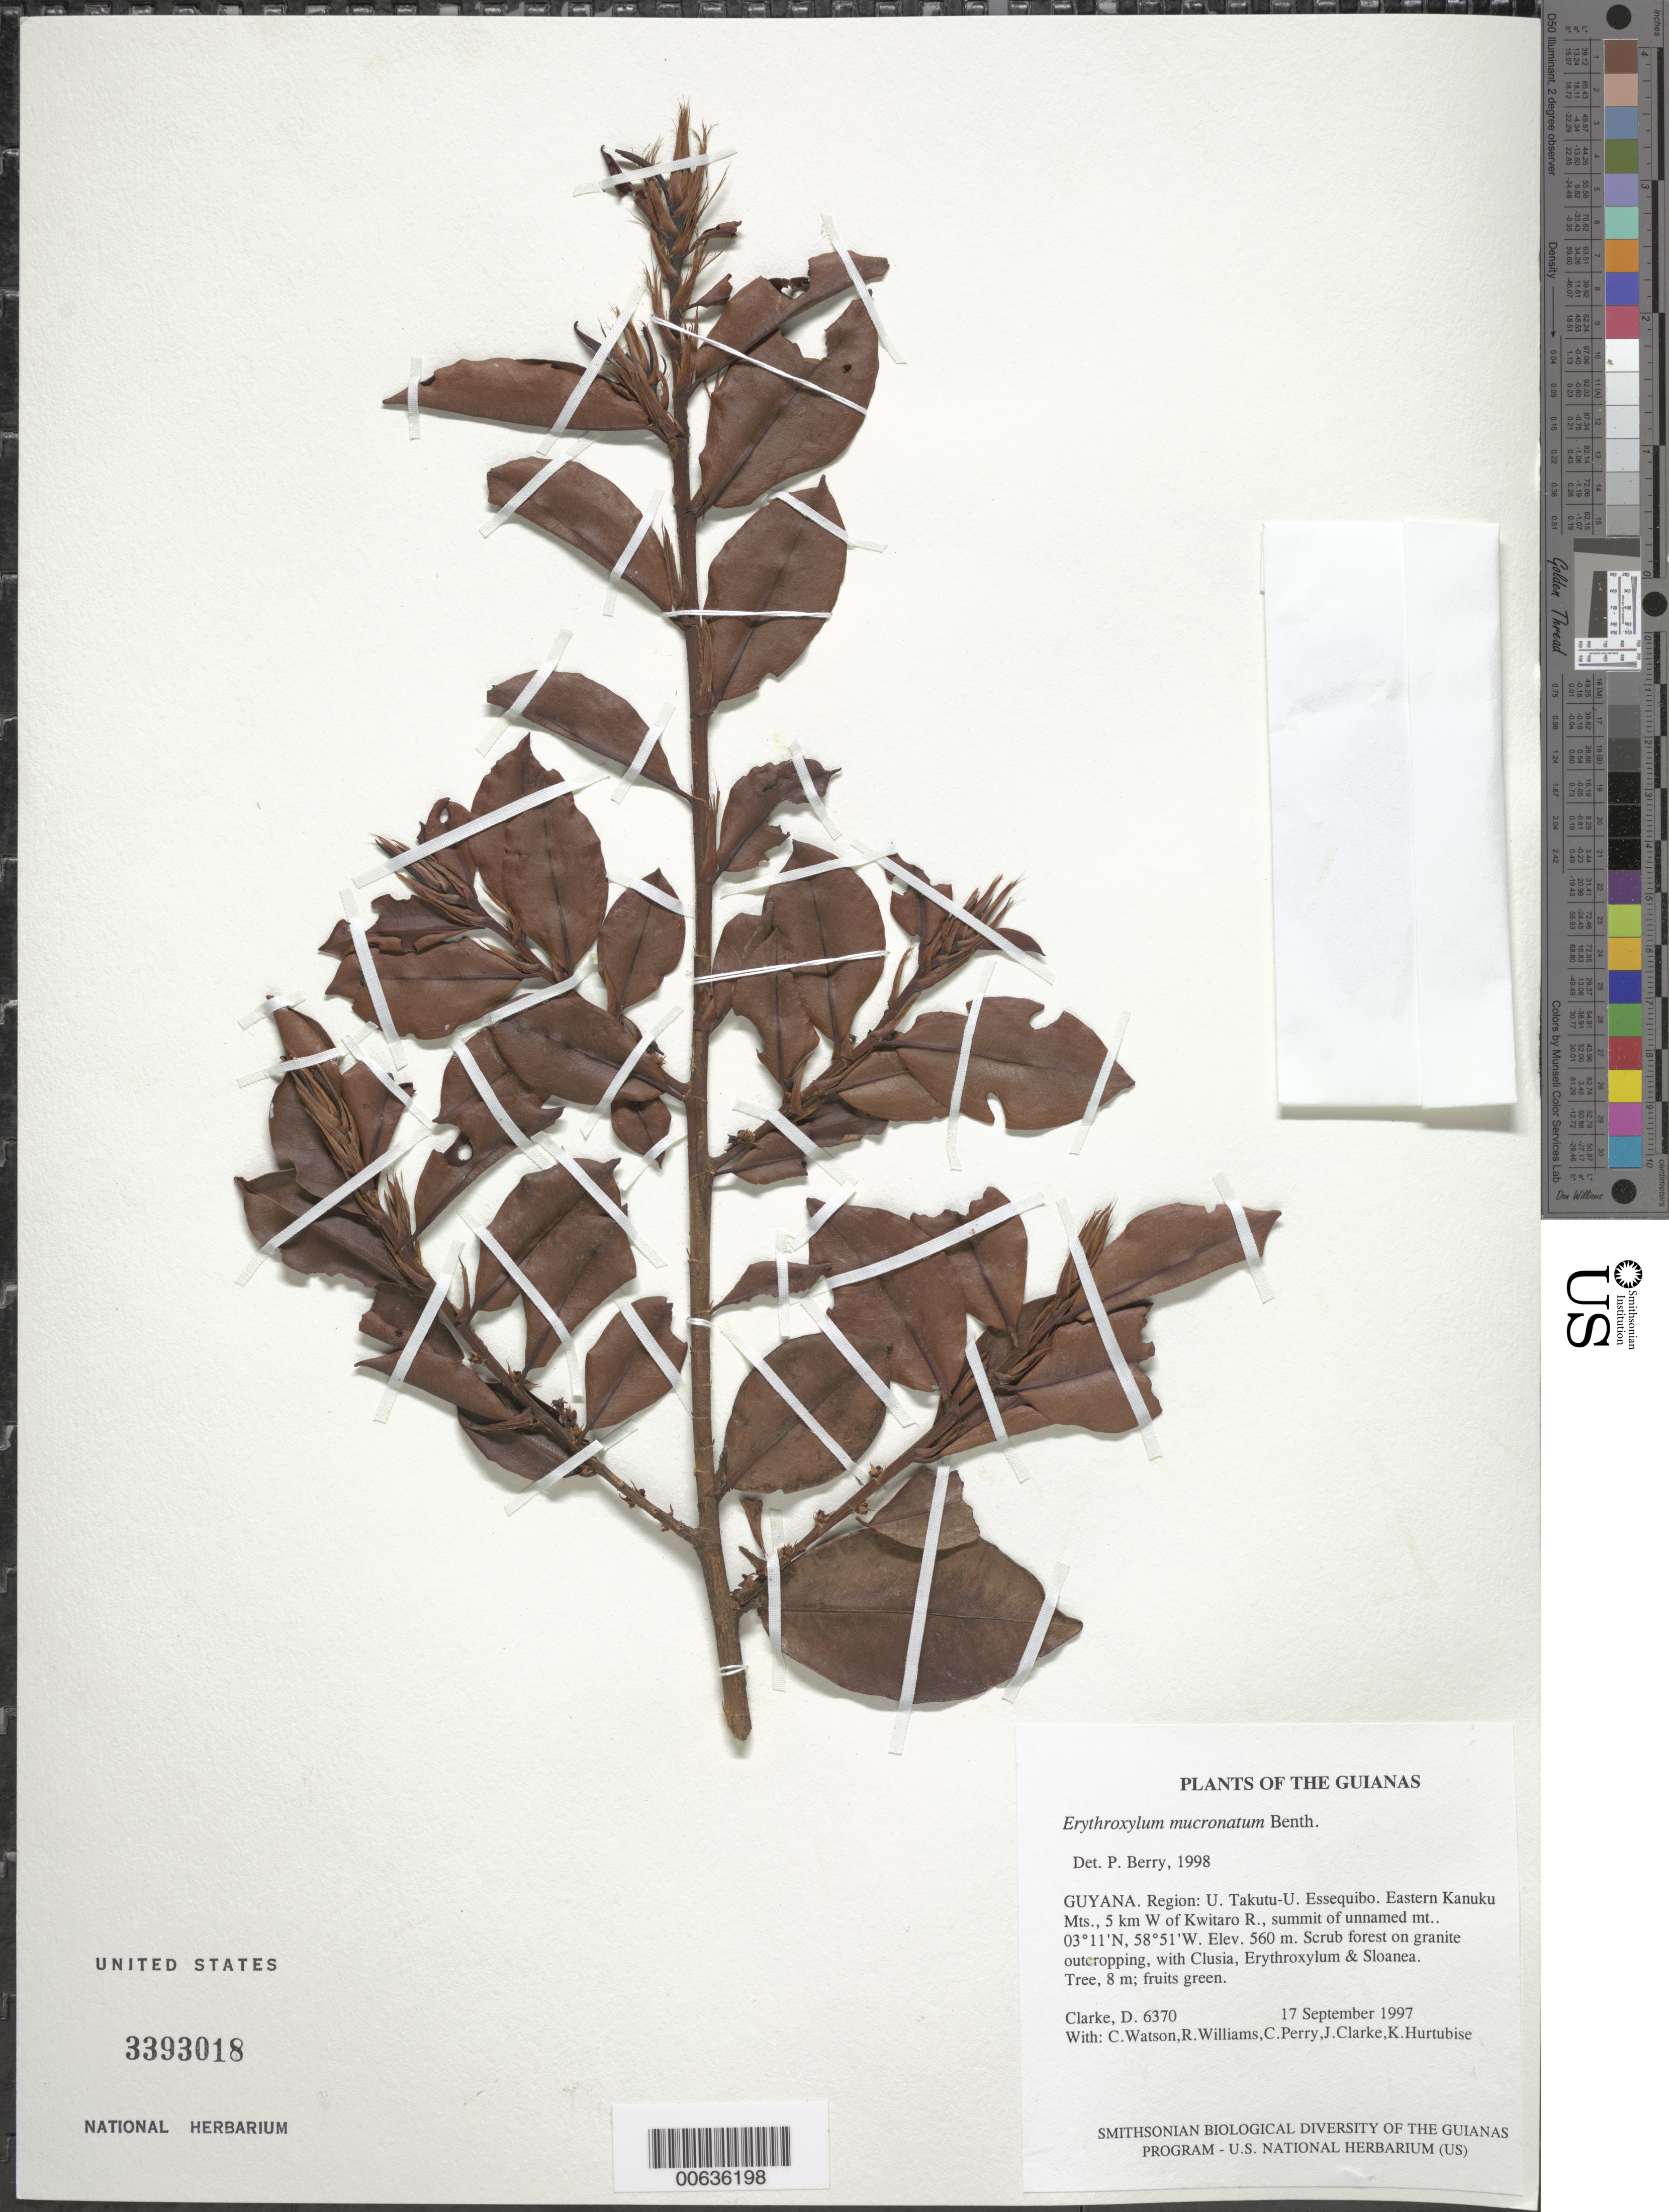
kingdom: Plantae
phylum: Tracheophyta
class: Magnoliopsida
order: Malpighiales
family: Erythroxylaceae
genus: Erythroxylum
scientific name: Erythroxylum mucronatum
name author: Benth.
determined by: Berry, P. E., (WIS), University of Wisconsin - Madison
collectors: H. D. Clarke, C. Watson, R. Williams, C. Perry, J. Clarke & K. Hurtubise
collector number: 6370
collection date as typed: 17 September 1997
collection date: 1997-09-17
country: Guyana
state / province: U. Takutu-U. Essequibo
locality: Eastern Kanuku Mts., 5 km W of Kwitaro R., summit of unnamed mt.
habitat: Scrub forest on granite outcropping, with Clusia, Erythroxylum & Sloanea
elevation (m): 560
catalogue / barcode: US 3393018